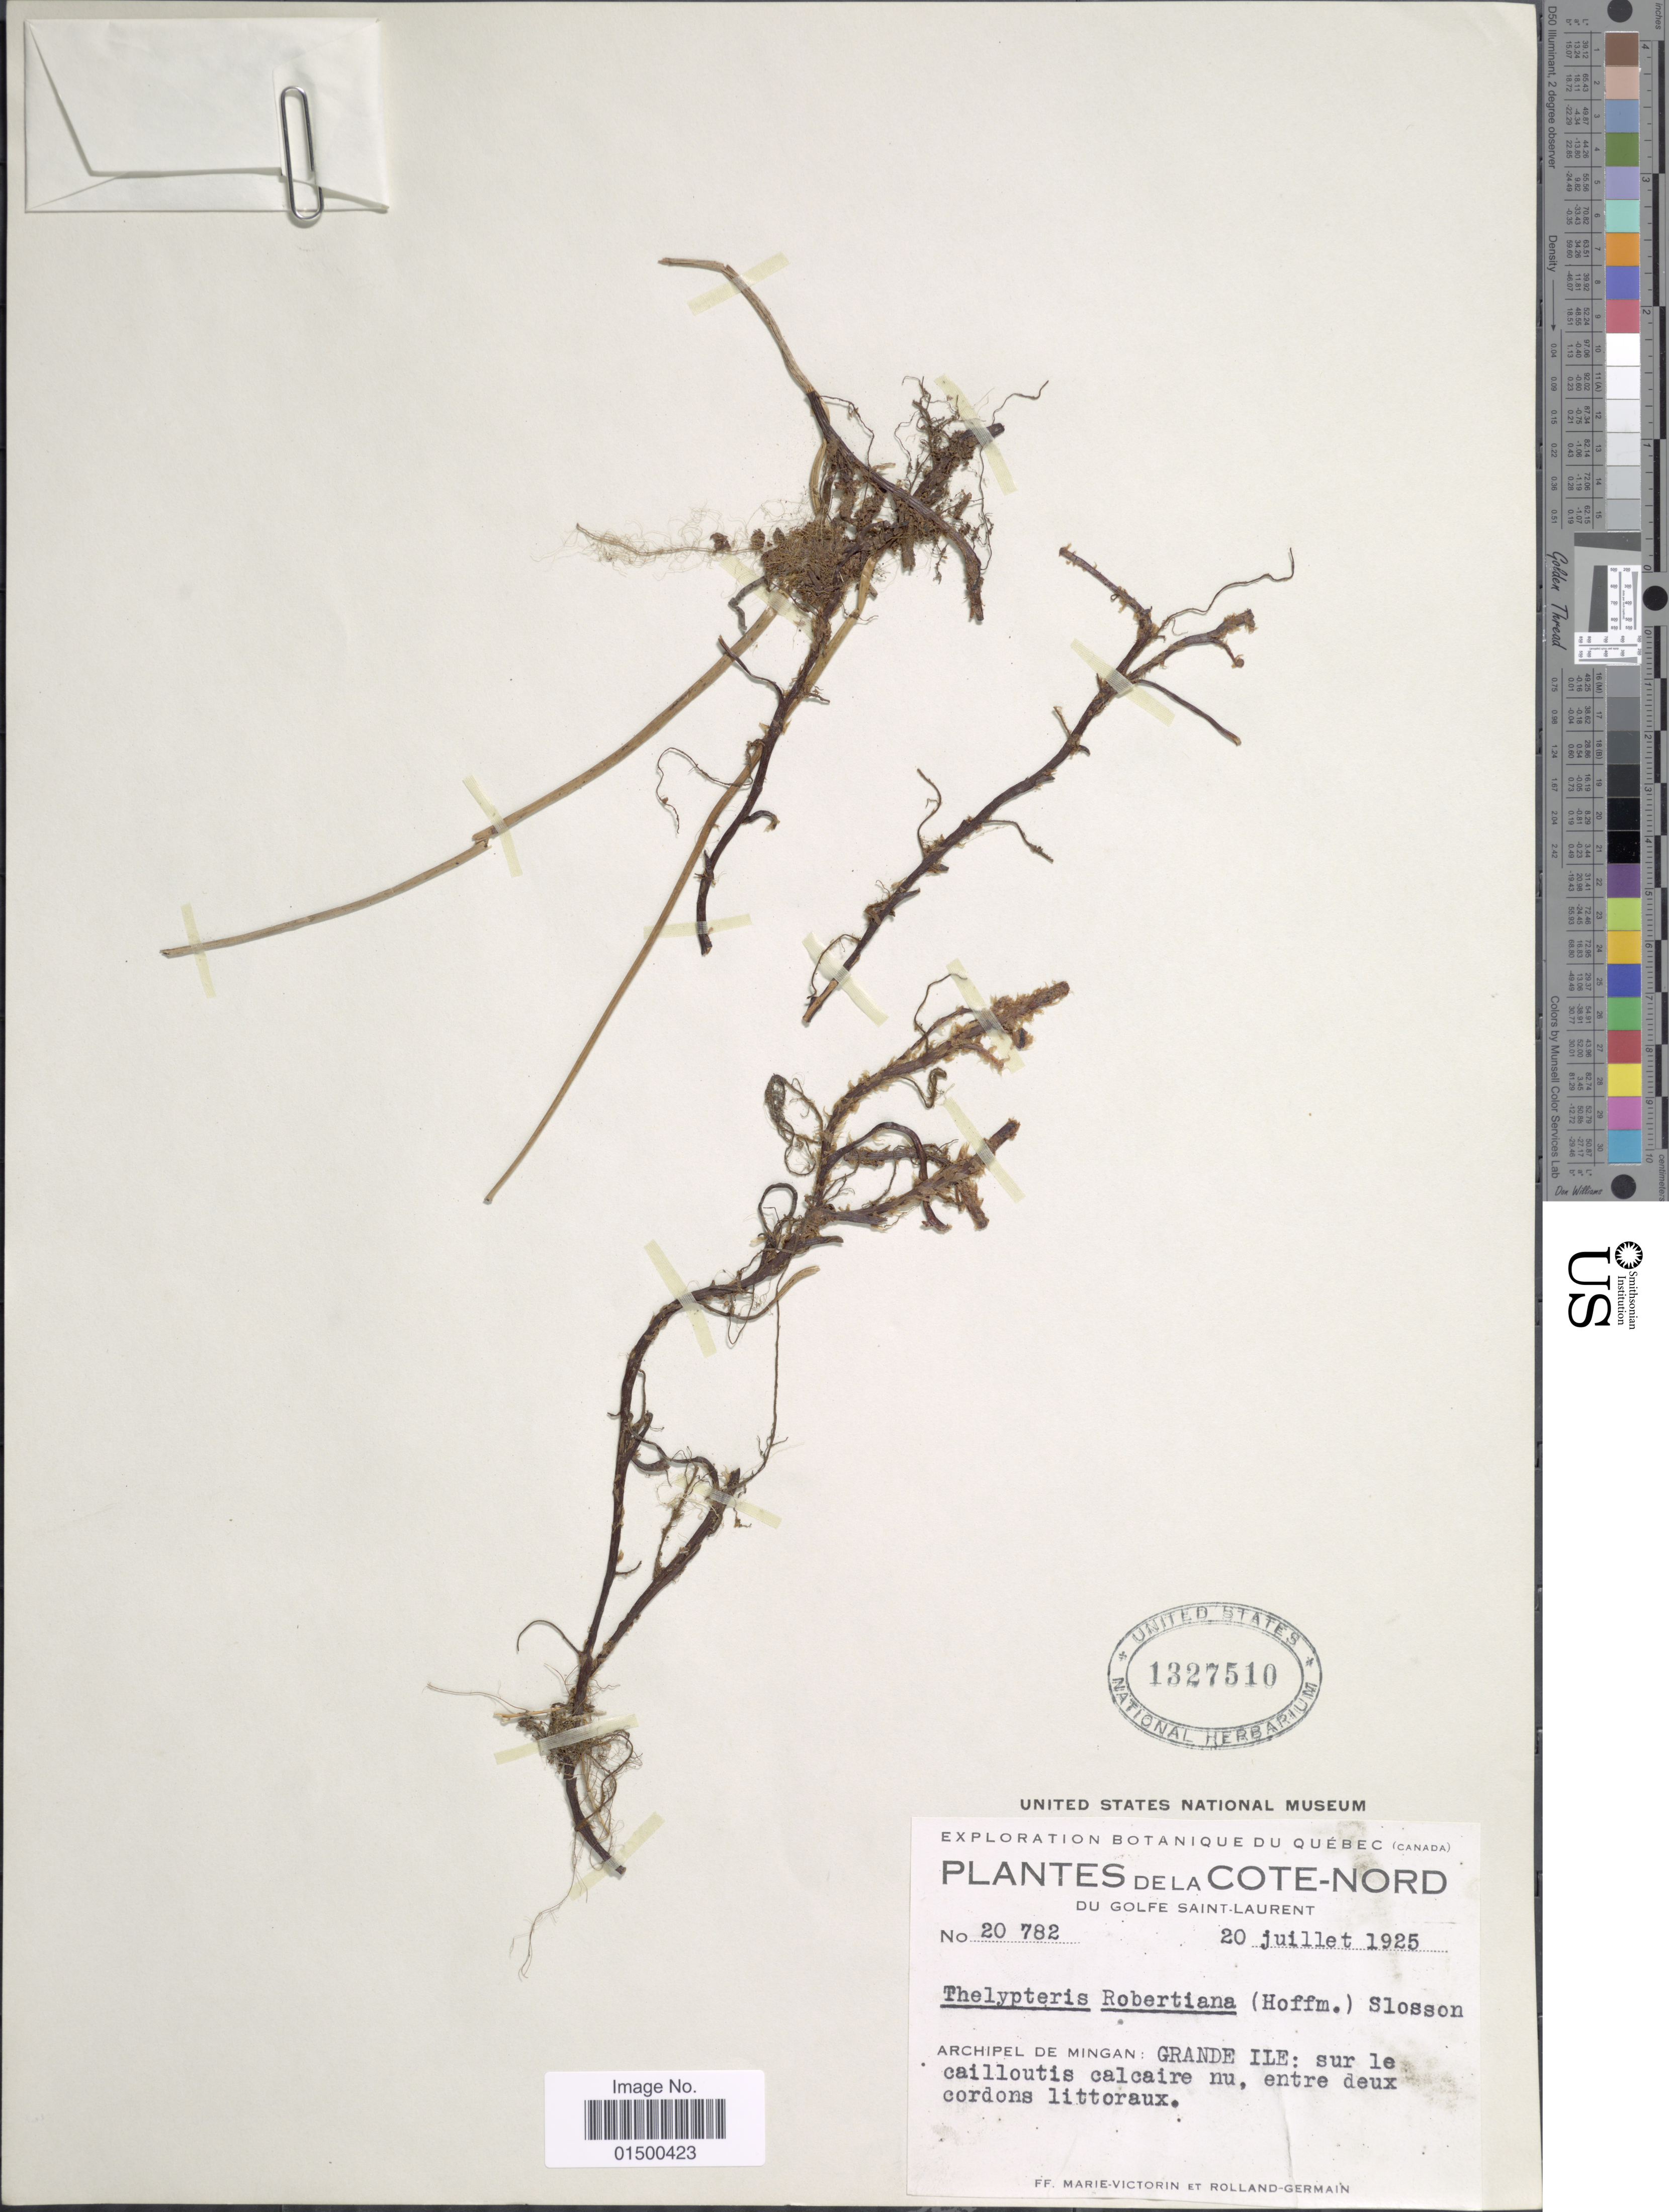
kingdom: Plantae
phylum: Tracheophyta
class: Polypodiopsida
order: Polypodiales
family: Cystopteridaceae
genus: Gymnocarpium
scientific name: Gymnocarpium robertianum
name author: (Hoffm.) Newman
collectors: Fr. Marie-Victorin & Rolland-Germain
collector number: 20782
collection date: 1925-07-20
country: Canada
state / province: Quebec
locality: Cote-Nord, du Golfe Saint-Laurent, Archipel de mingan: Grande Ile: Sur le cailloutis calcaire nu, entre deuc cordons littoraux.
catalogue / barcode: US 1327510